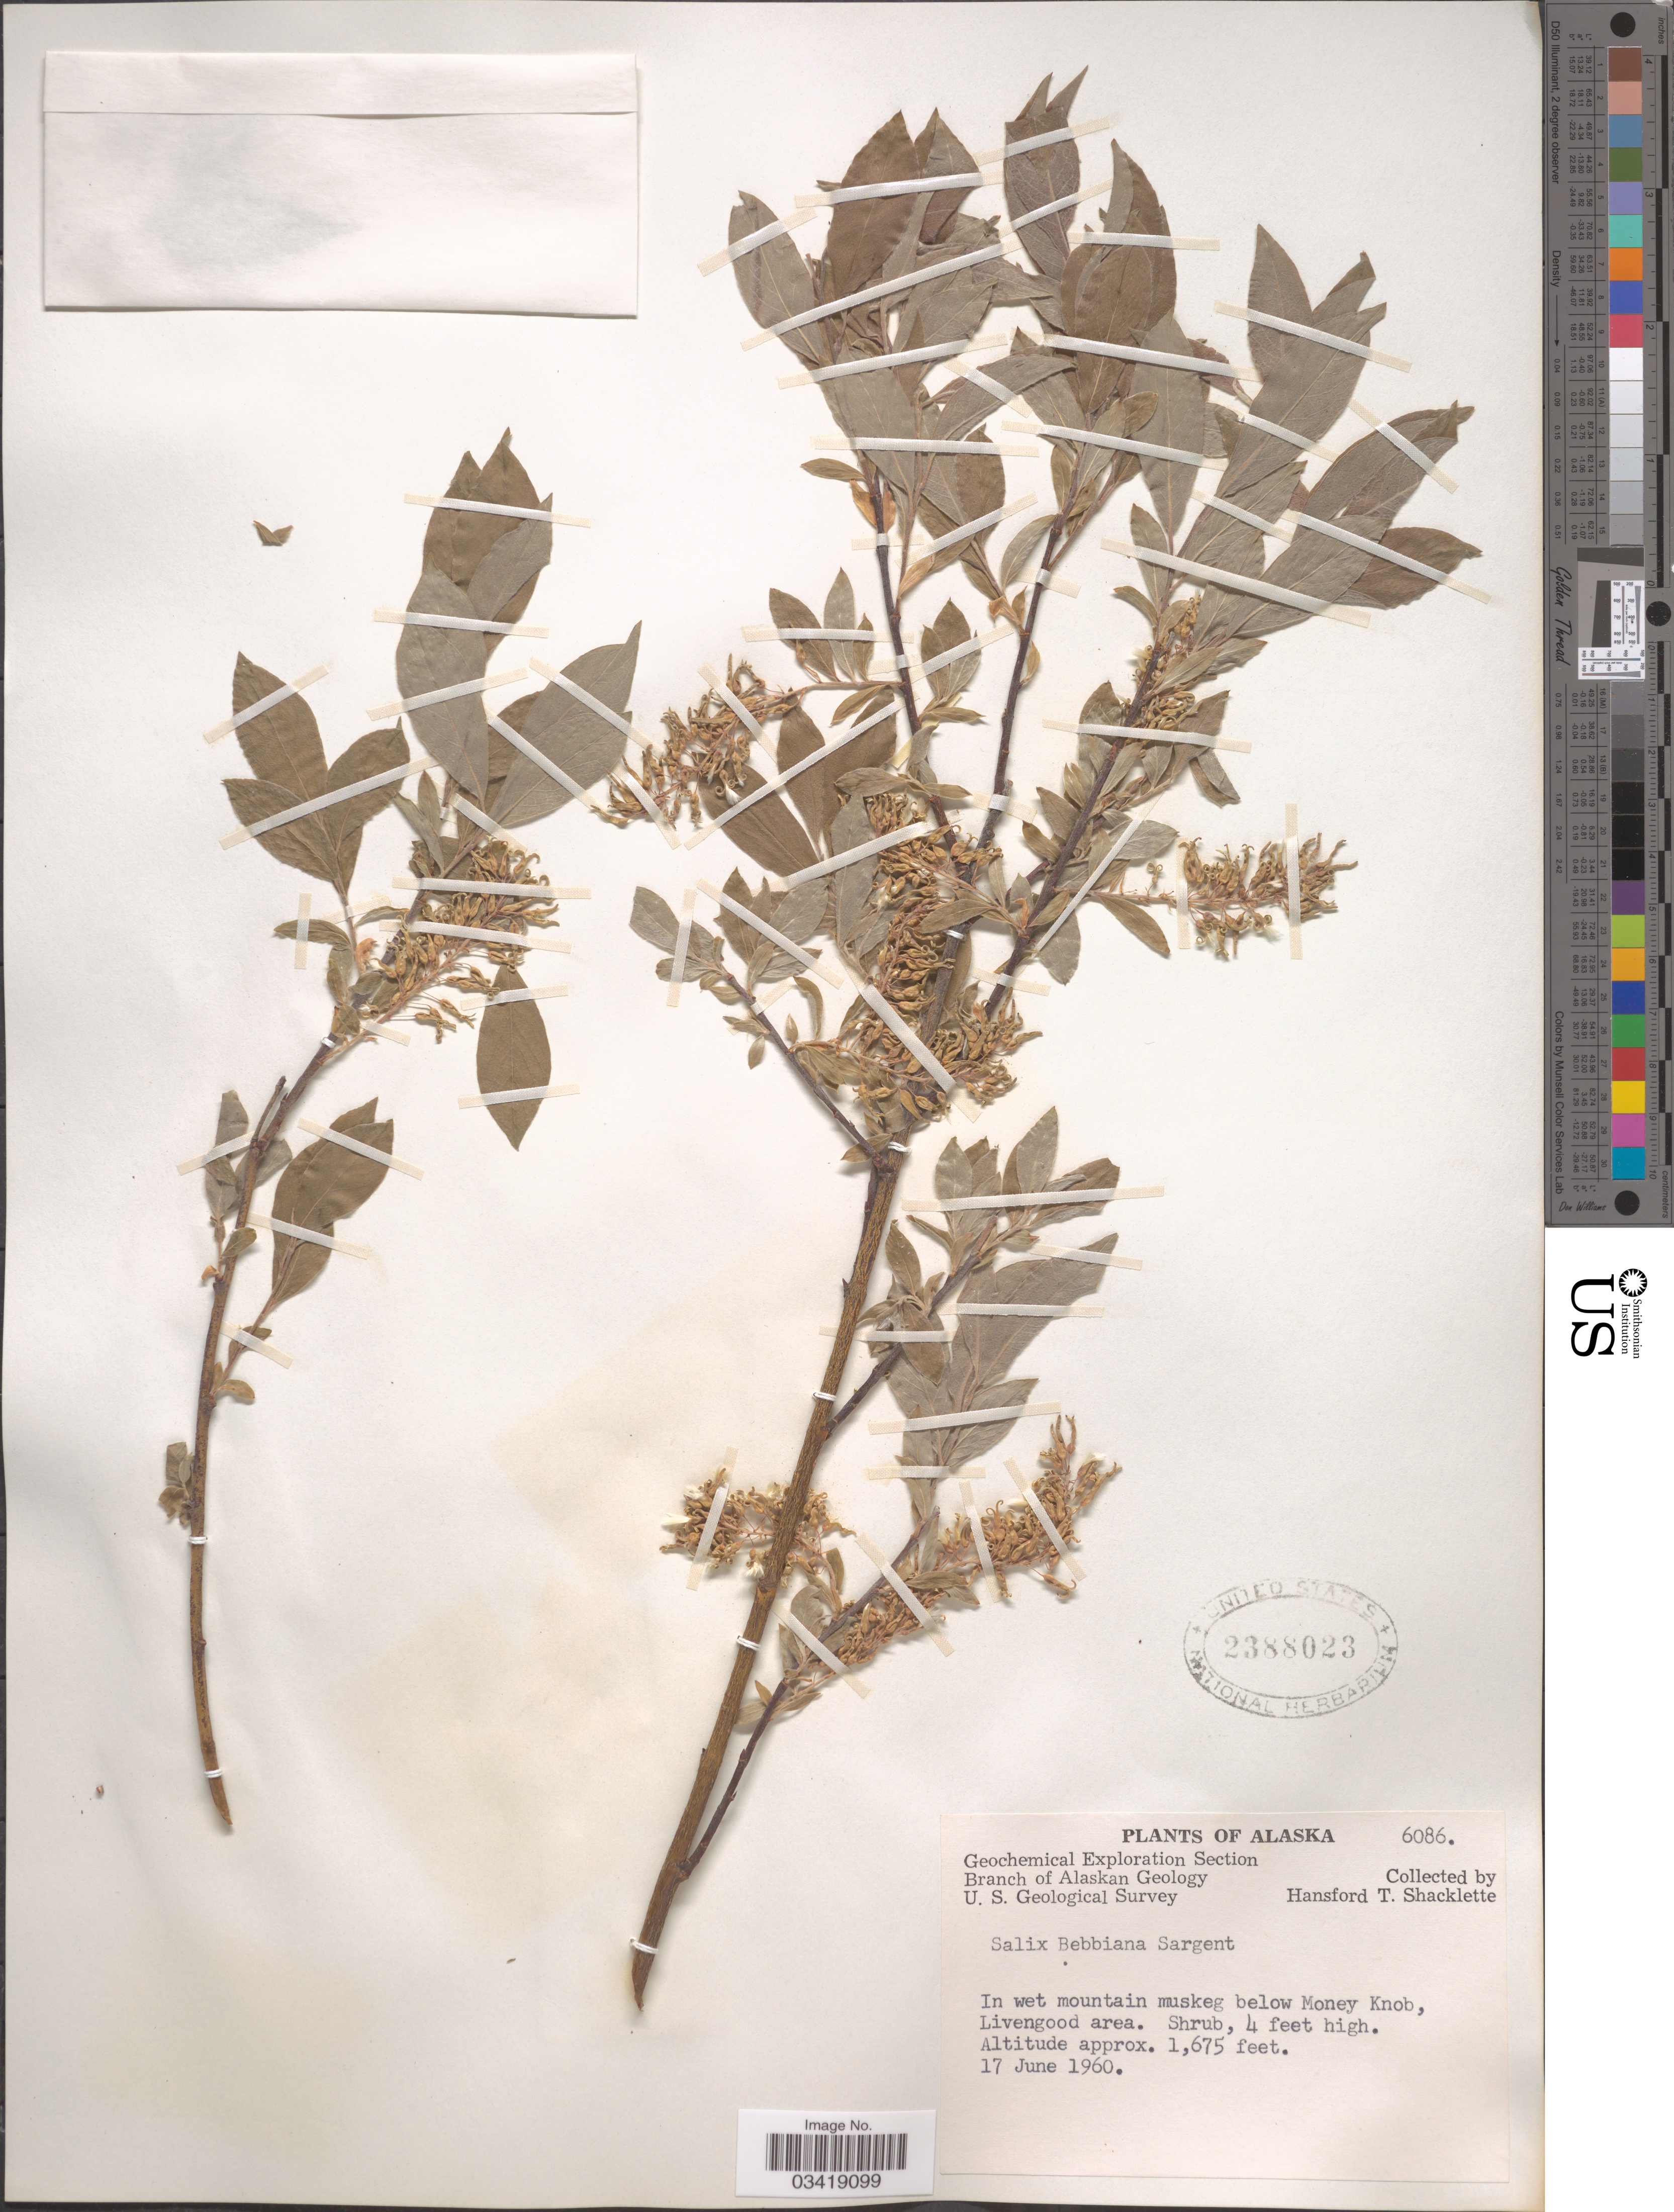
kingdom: Plantae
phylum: Tracheophyta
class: Magnoliopsida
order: Malpighiales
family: Salicaceae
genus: Salix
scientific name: Salix bebbiana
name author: Sarg.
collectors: H. Shacklette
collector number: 6086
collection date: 1960-06-17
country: United States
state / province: Alaska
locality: In wet mountain muskeg below Money Knob, Livengood area.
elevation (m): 511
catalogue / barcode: US 2388023